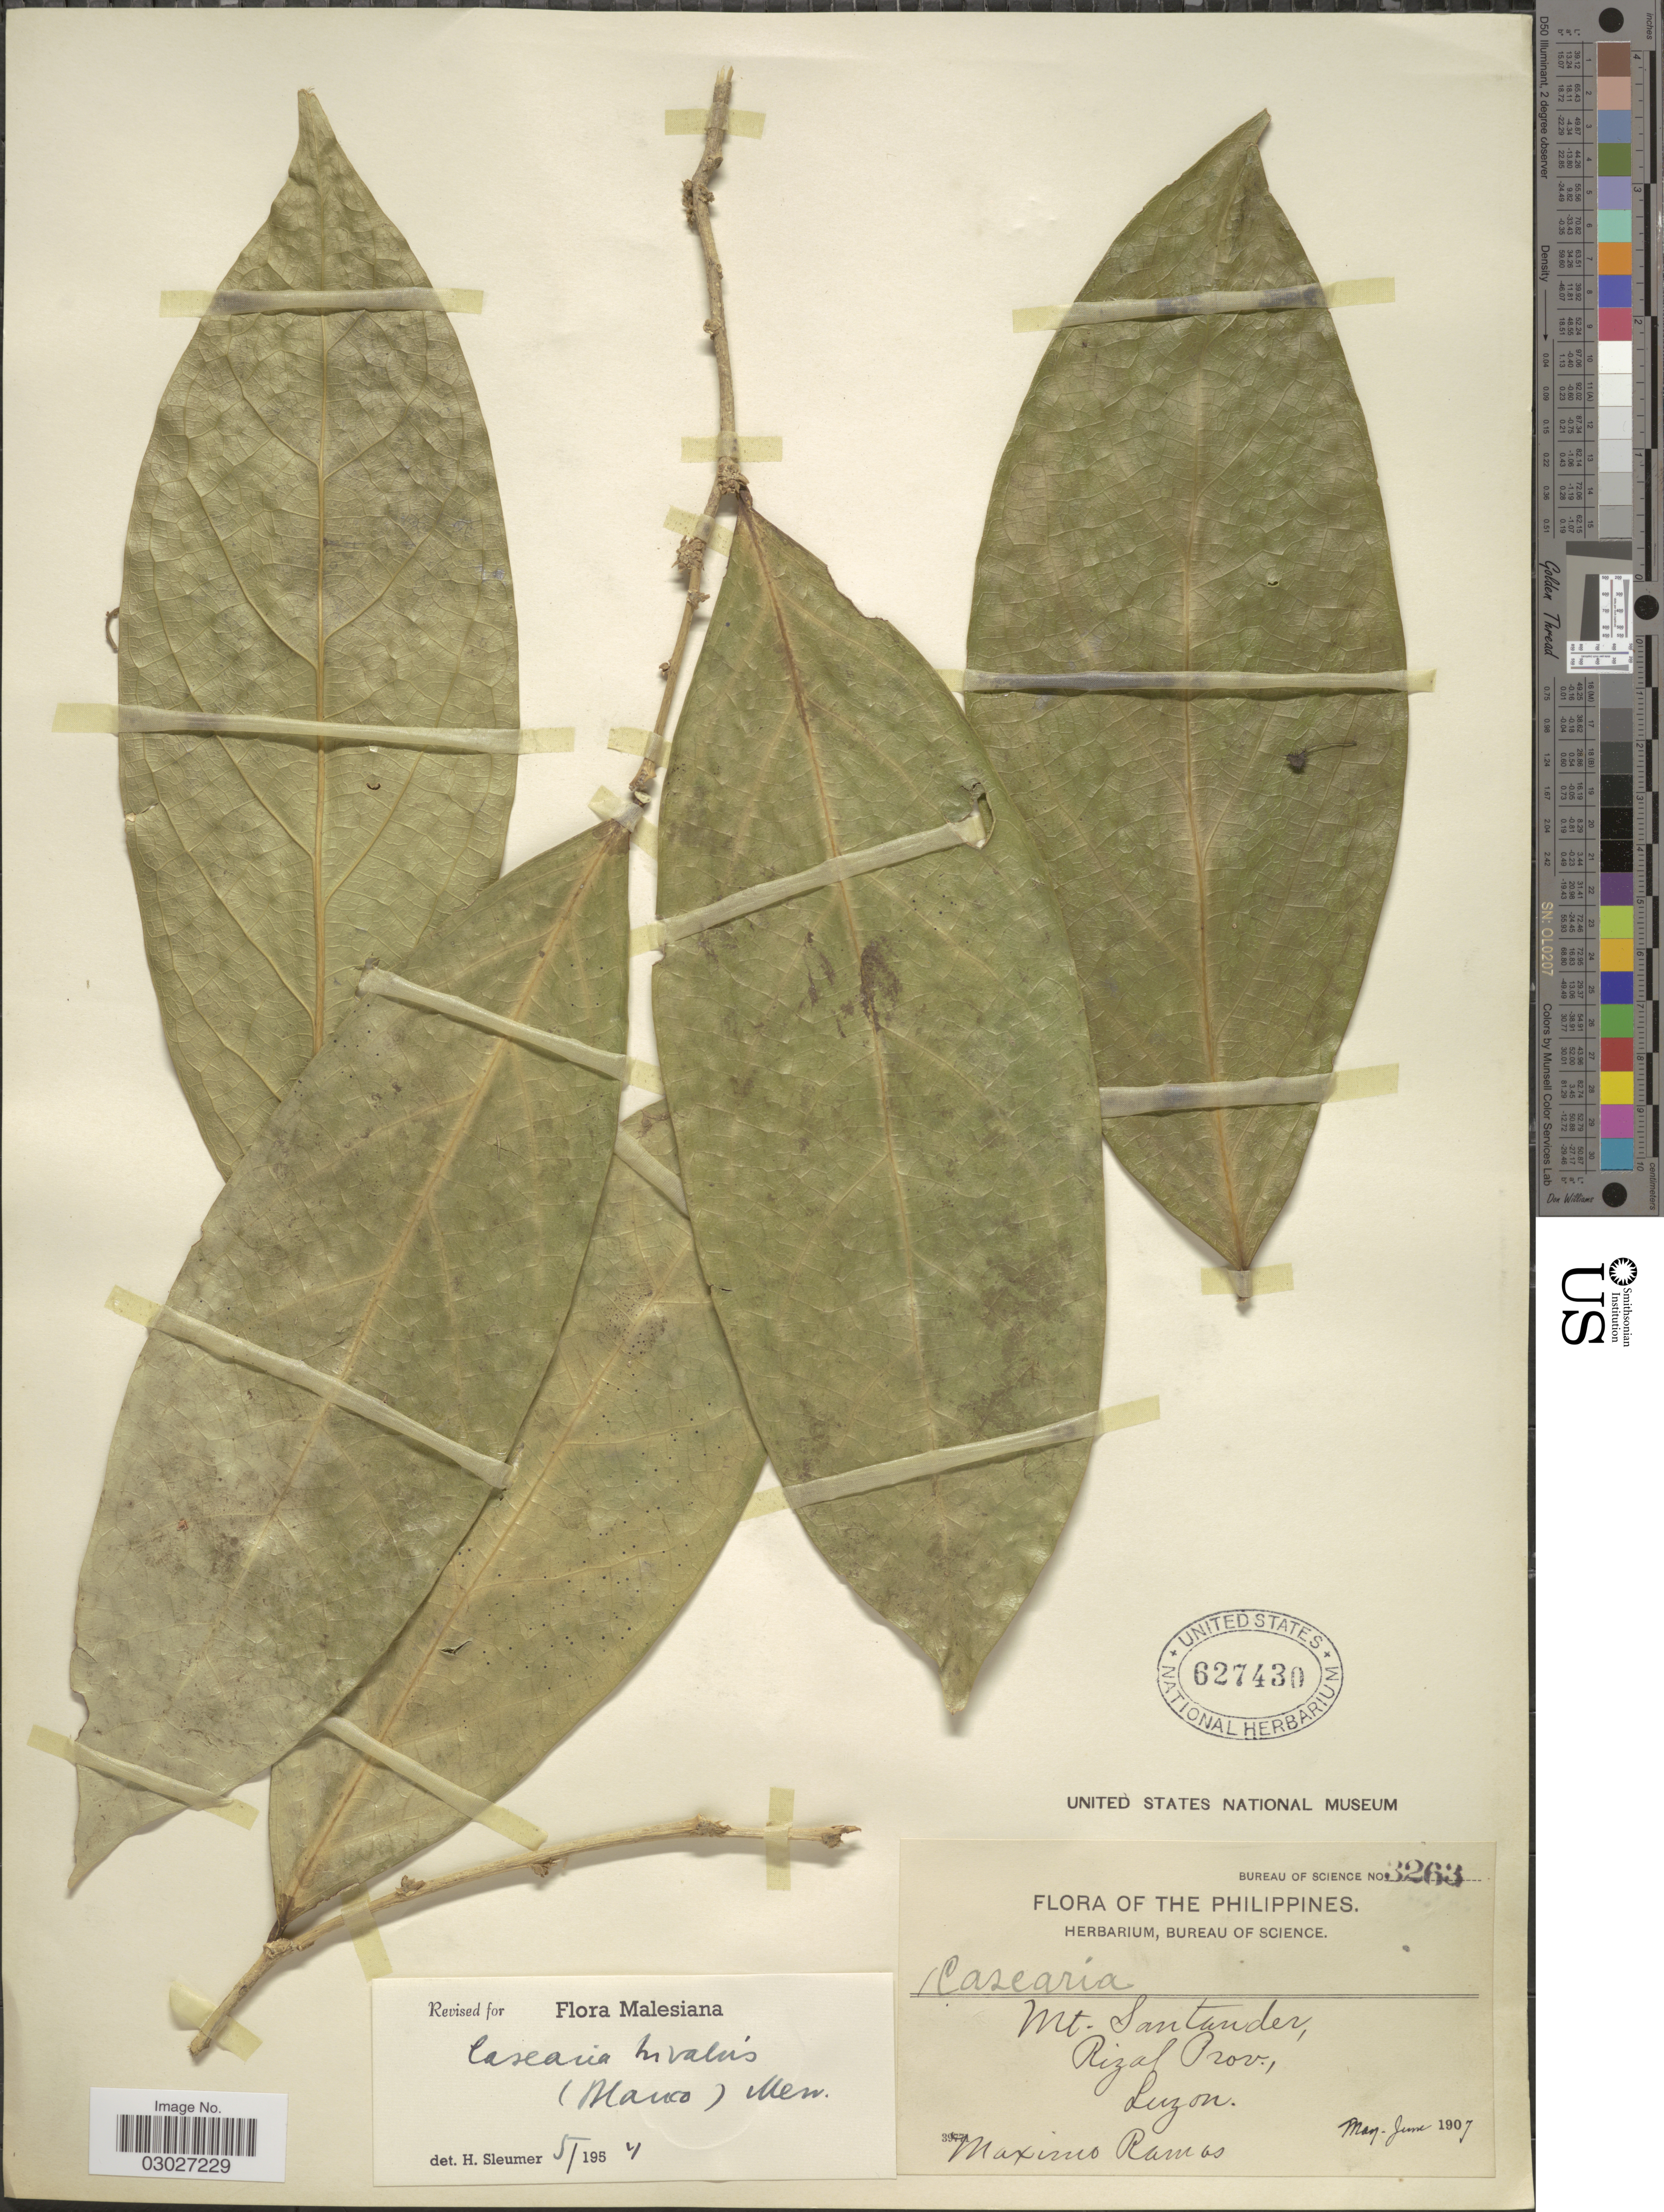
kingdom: Plantae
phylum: Tracheophyta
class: Magnoliopsida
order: Malpighiales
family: Salicaceae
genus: Casearia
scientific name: Casearia trivalvis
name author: (Blanco) Merr.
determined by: Sleumer, H. O.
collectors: M. Ramos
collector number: Bureau of Science 3263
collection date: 1907-05/1907-06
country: Philippines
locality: Mt. Santander, Rizal Prov., Luzon.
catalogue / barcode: US 627430